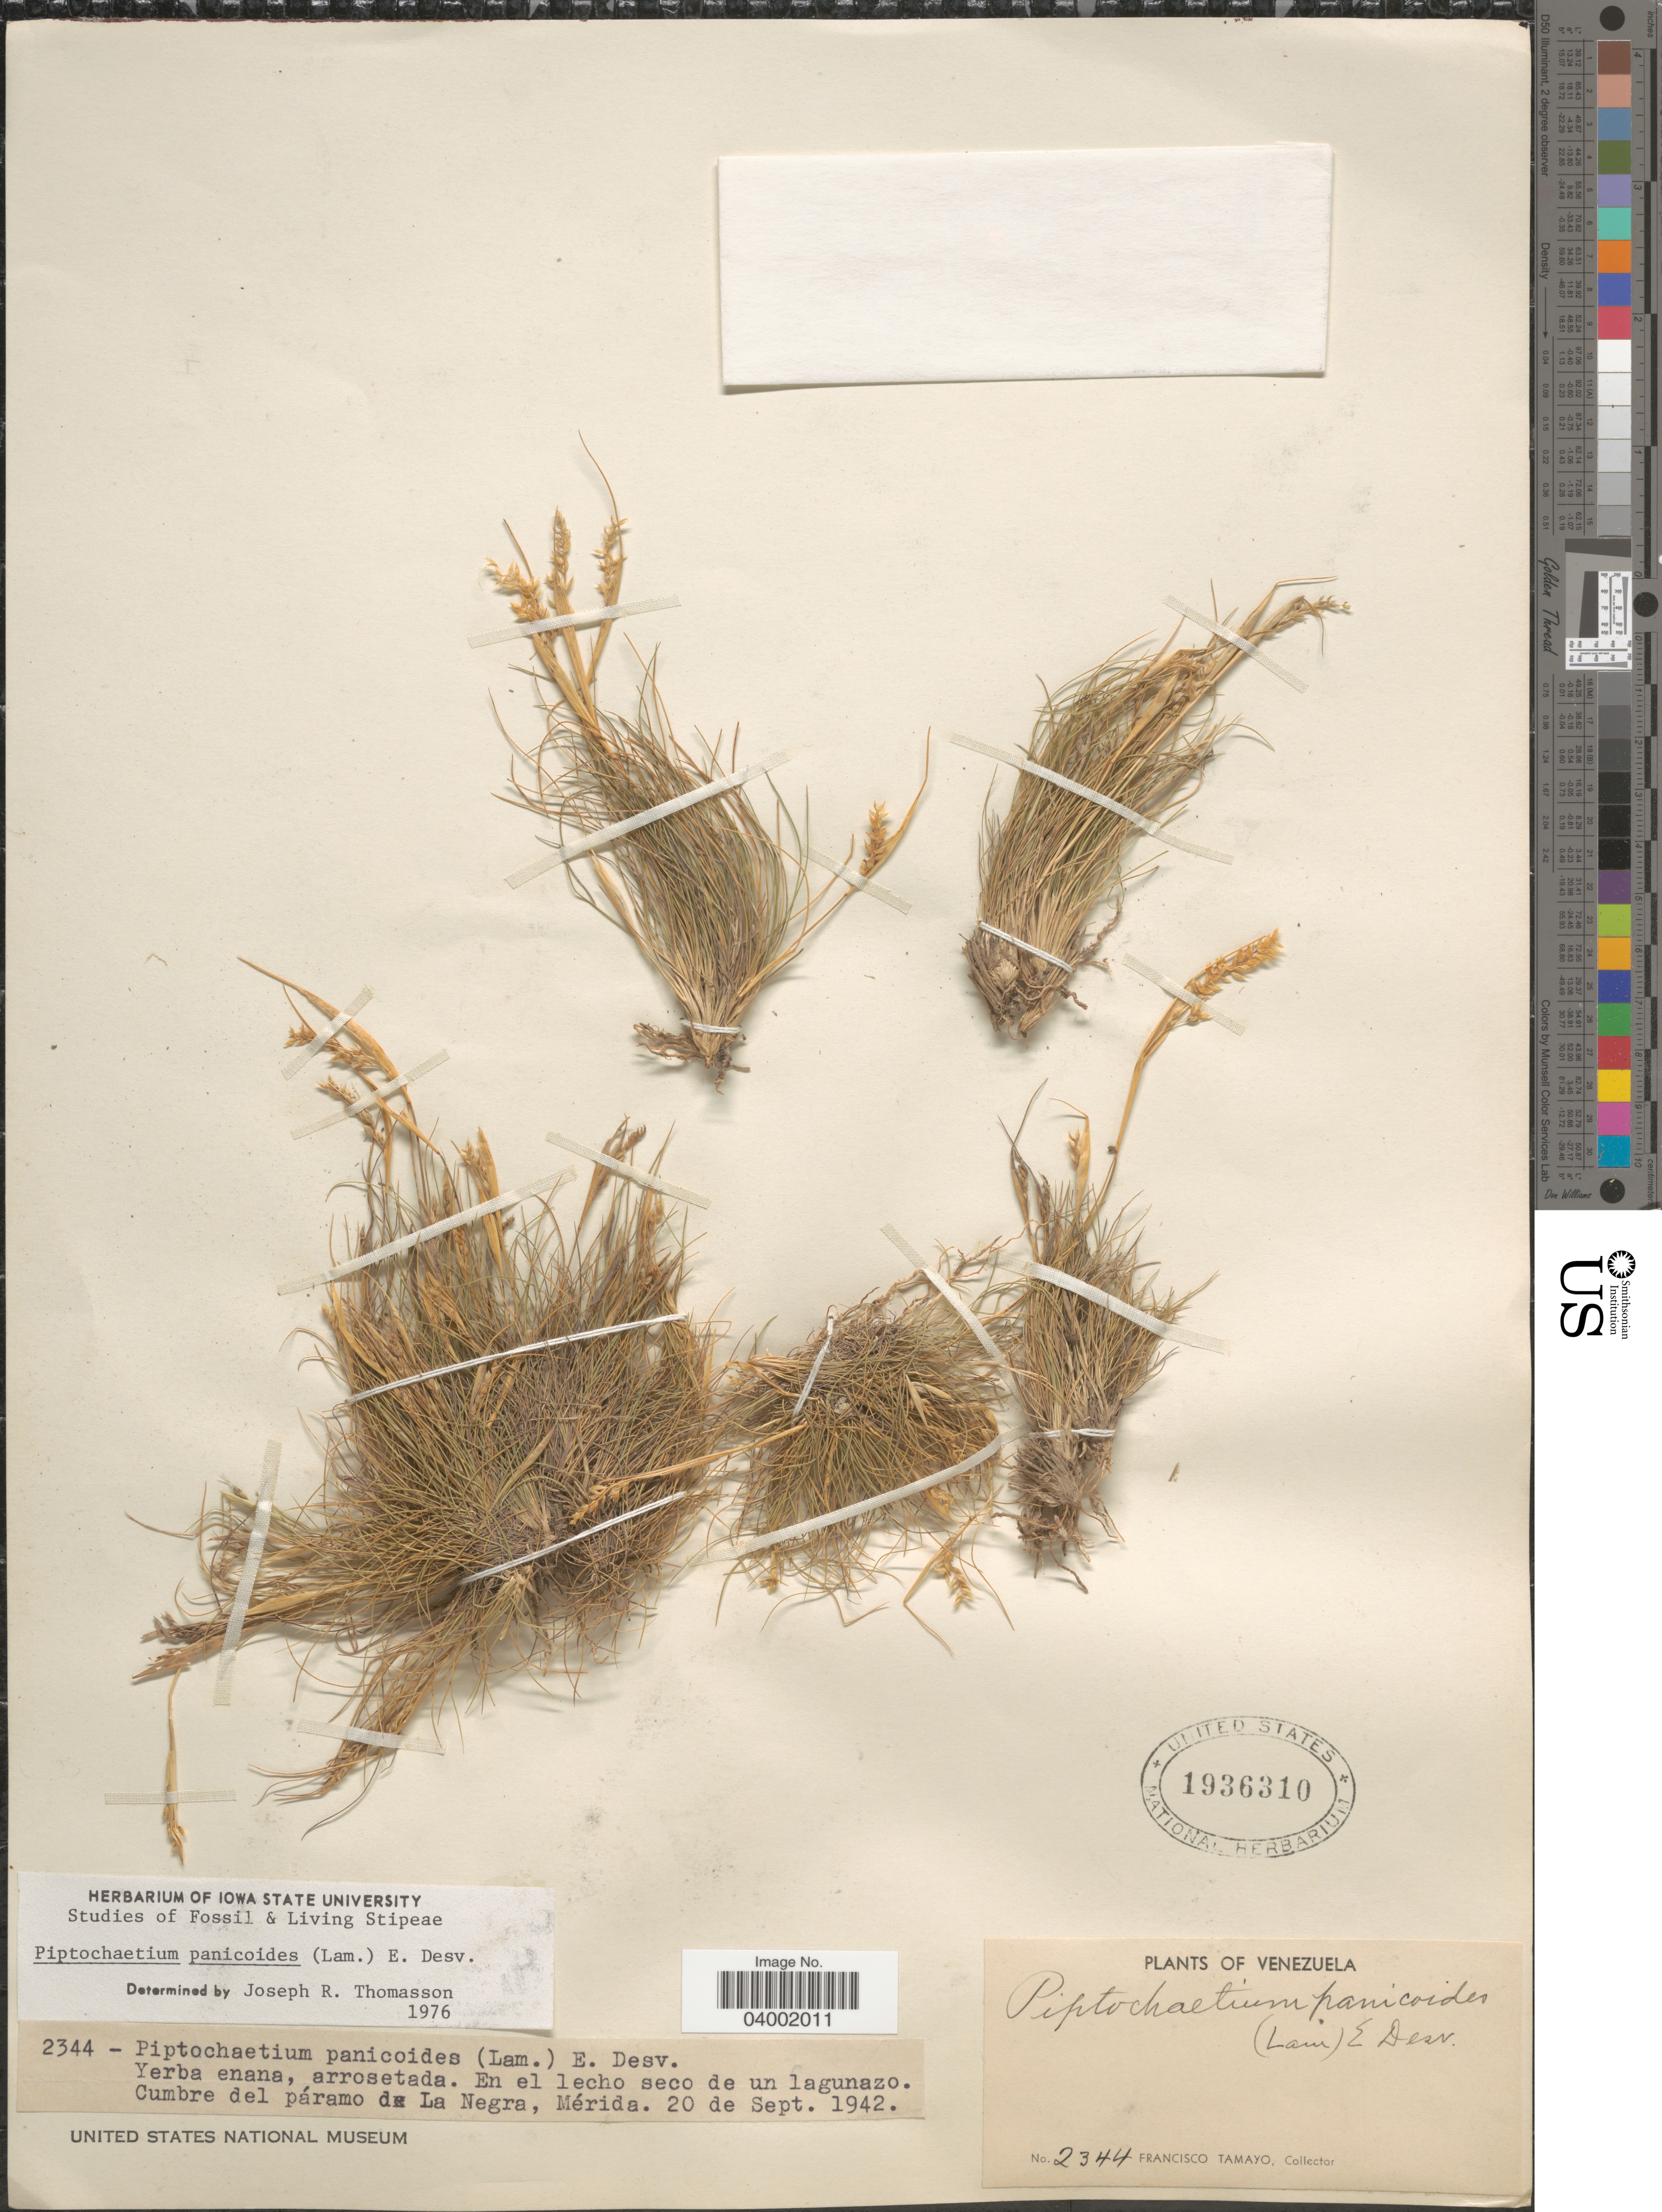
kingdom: Plantae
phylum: Tracheophyta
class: Liliopsida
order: Poales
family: Poaceae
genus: Piptochaetium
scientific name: Piptochaetium panicoides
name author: (Lam.) É. Desv.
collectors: F. Tamayo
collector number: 2344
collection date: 1942-09-20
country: Venezuela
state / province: Merida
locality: Cumbre del páramo de La Negra.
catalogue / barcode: US 1936310